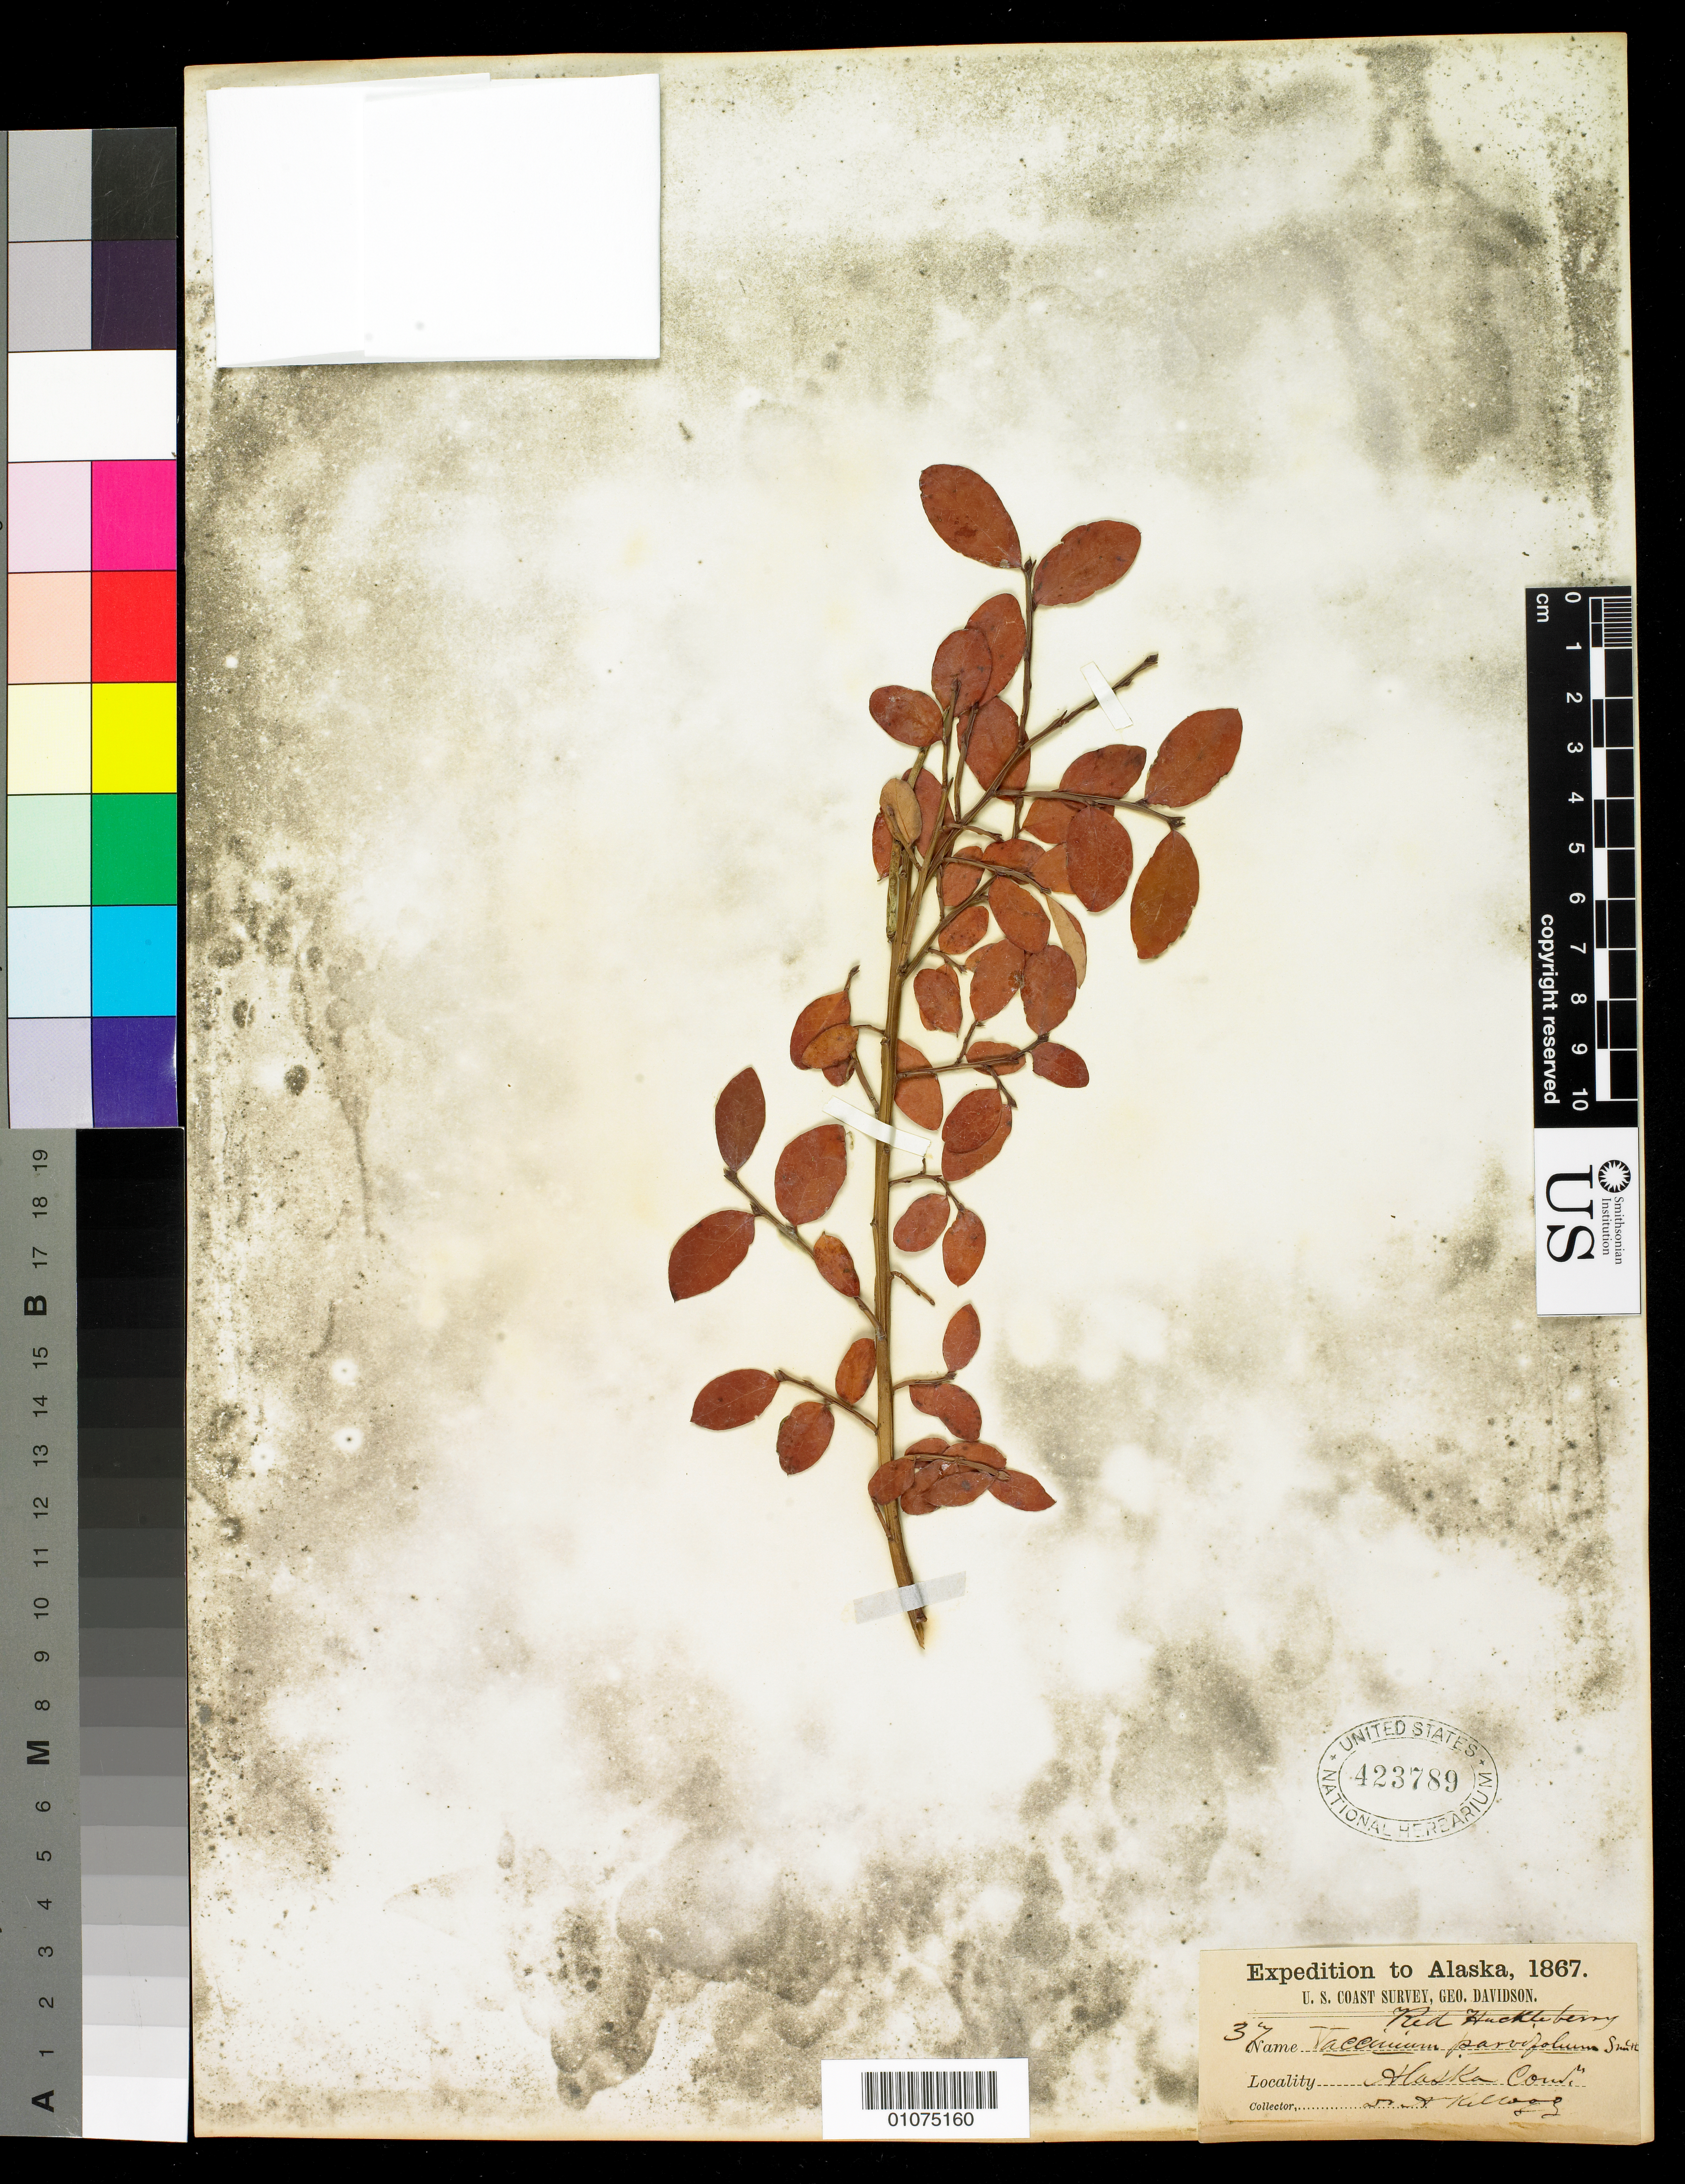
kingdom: Plantae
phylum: Tracheophyta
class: Magnoliopsida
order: Ericales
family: Ericaceae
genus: Vaccinium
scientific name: Vaccinium parvifolium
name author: Small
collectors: A. Kellogg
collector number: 37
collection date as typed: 1867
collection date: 1867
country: United States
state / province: Alaska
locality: Sitka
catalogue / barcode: US 423789